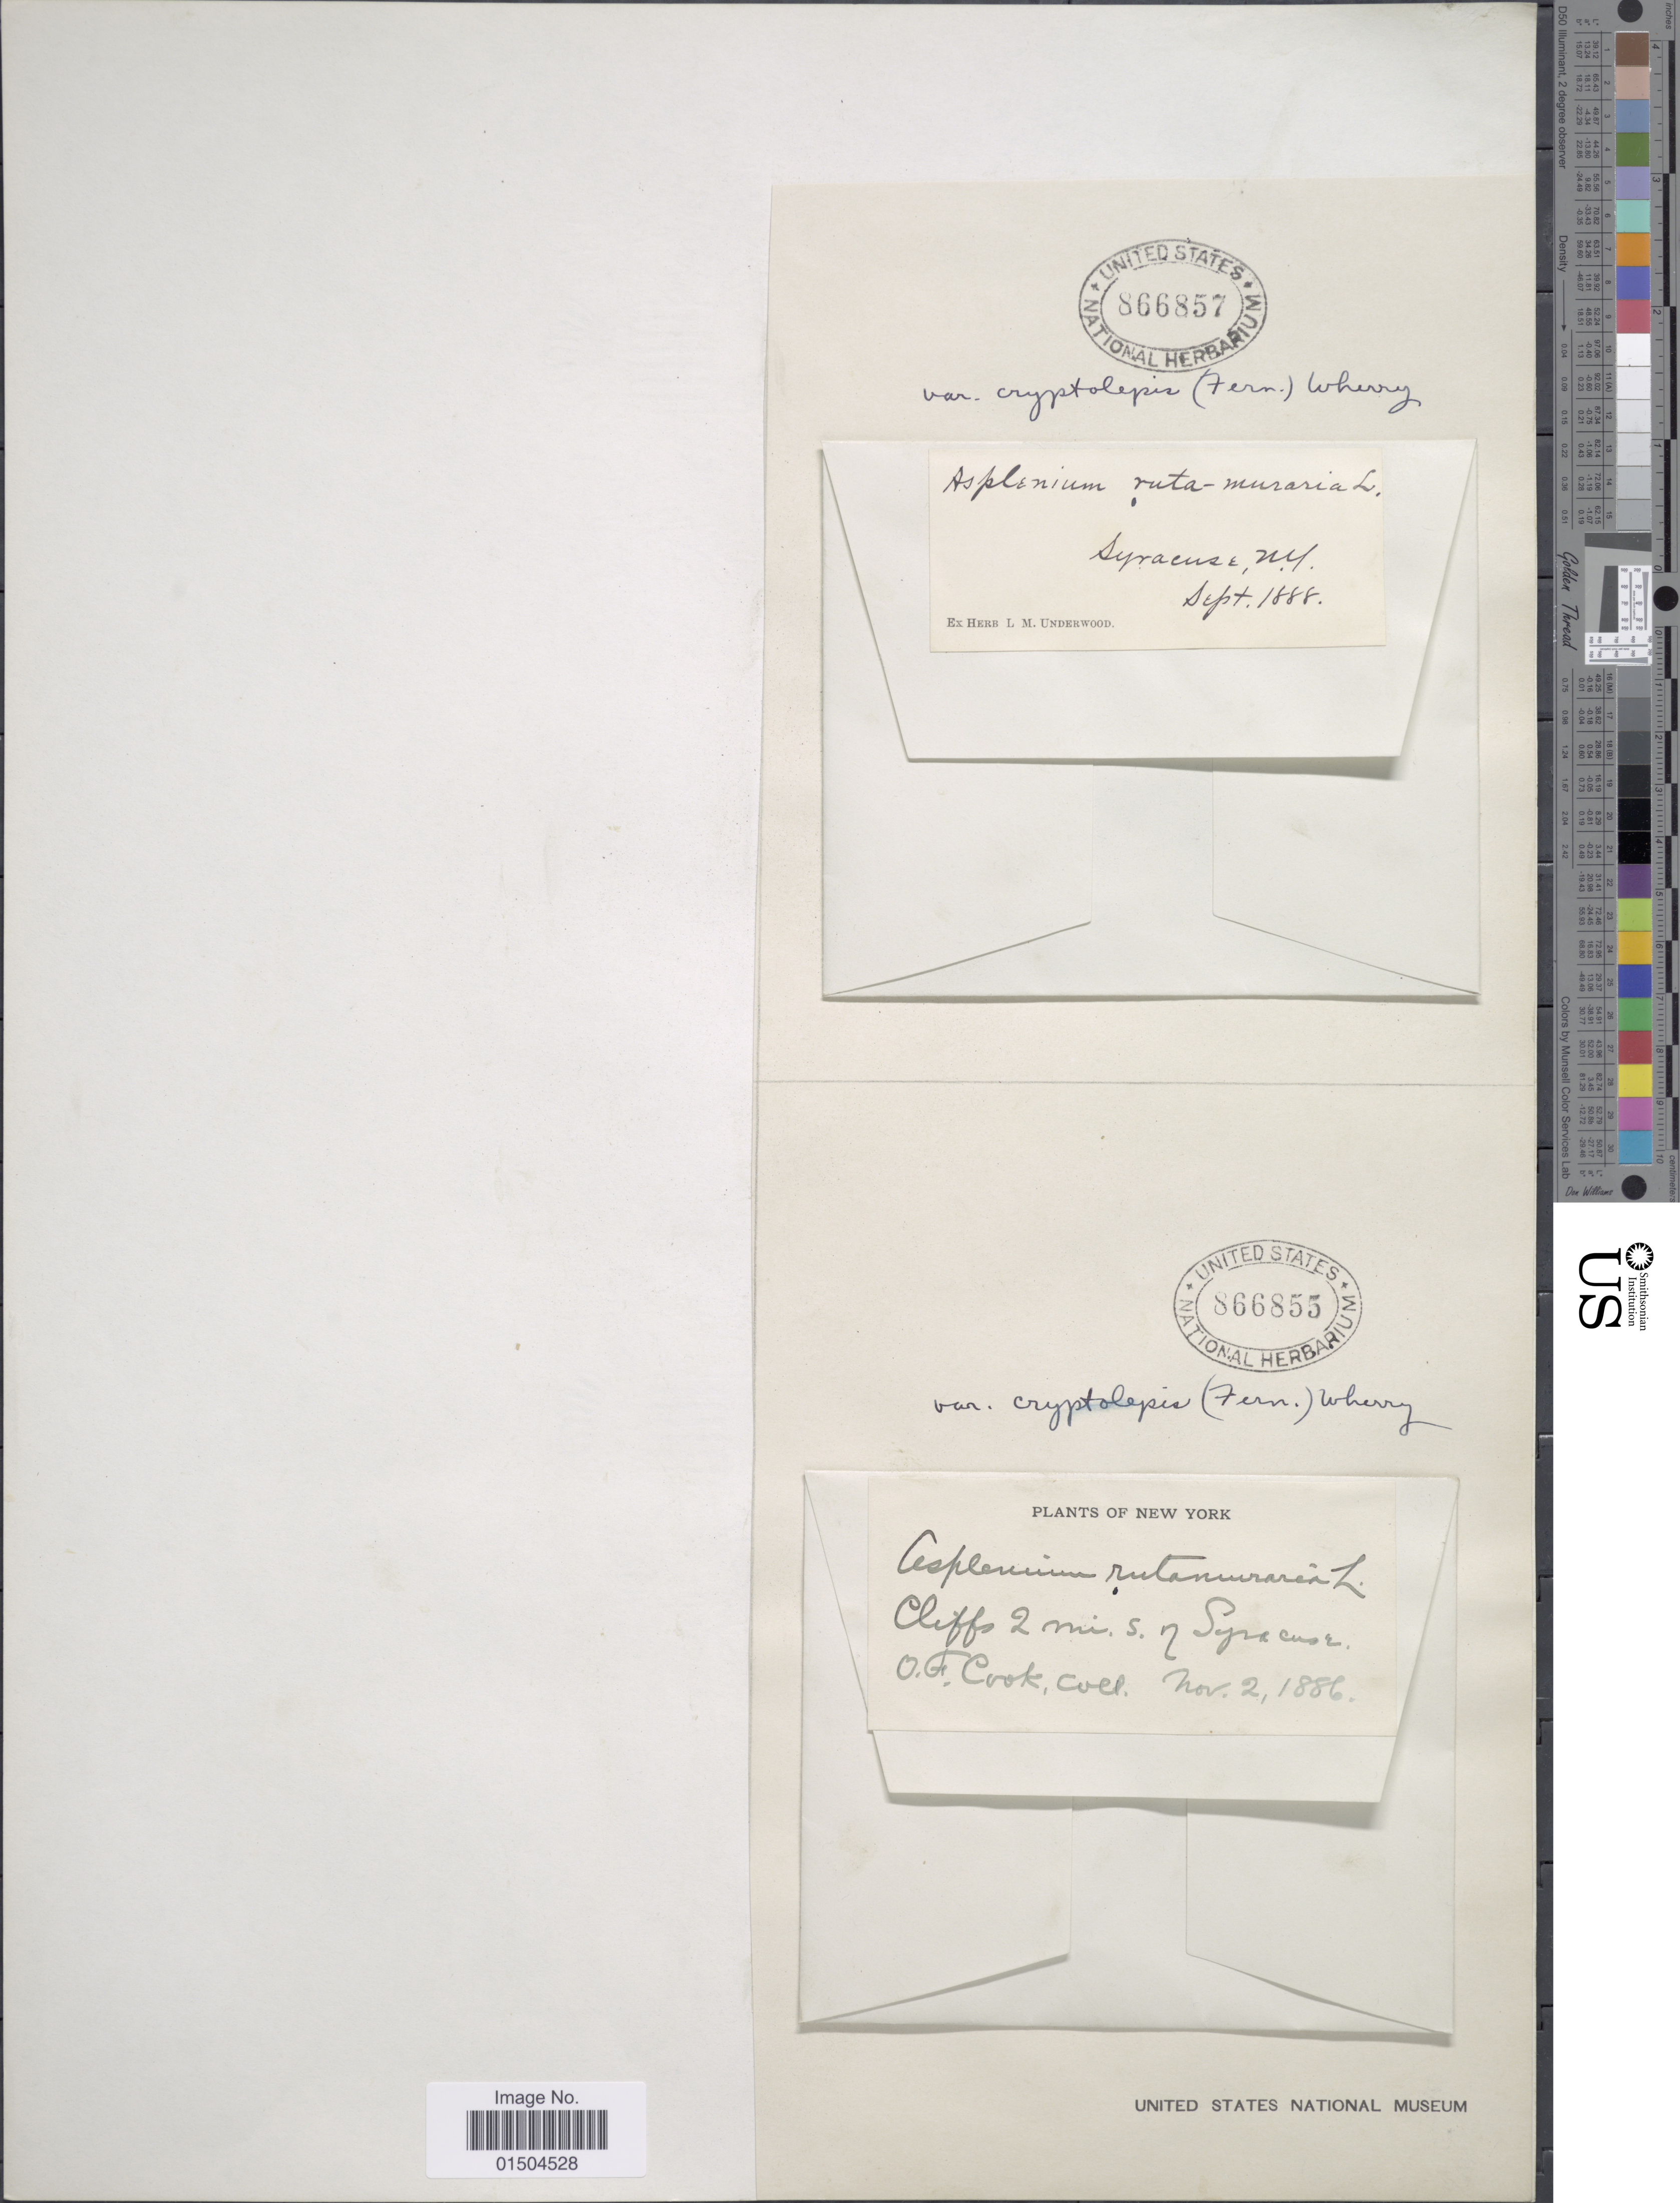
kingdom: Plantae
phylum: Tracheophyta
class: Polypodiopsida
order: Polypodiales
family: Aspleniaceae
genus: Asplenium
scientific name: Asplenium ruta-muraria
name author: L.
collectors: O. F. Cook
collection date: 1886-11-02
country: United States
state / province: New York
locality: Cliffs 2 mi. s. of Syracuse.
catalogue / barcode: US 866855